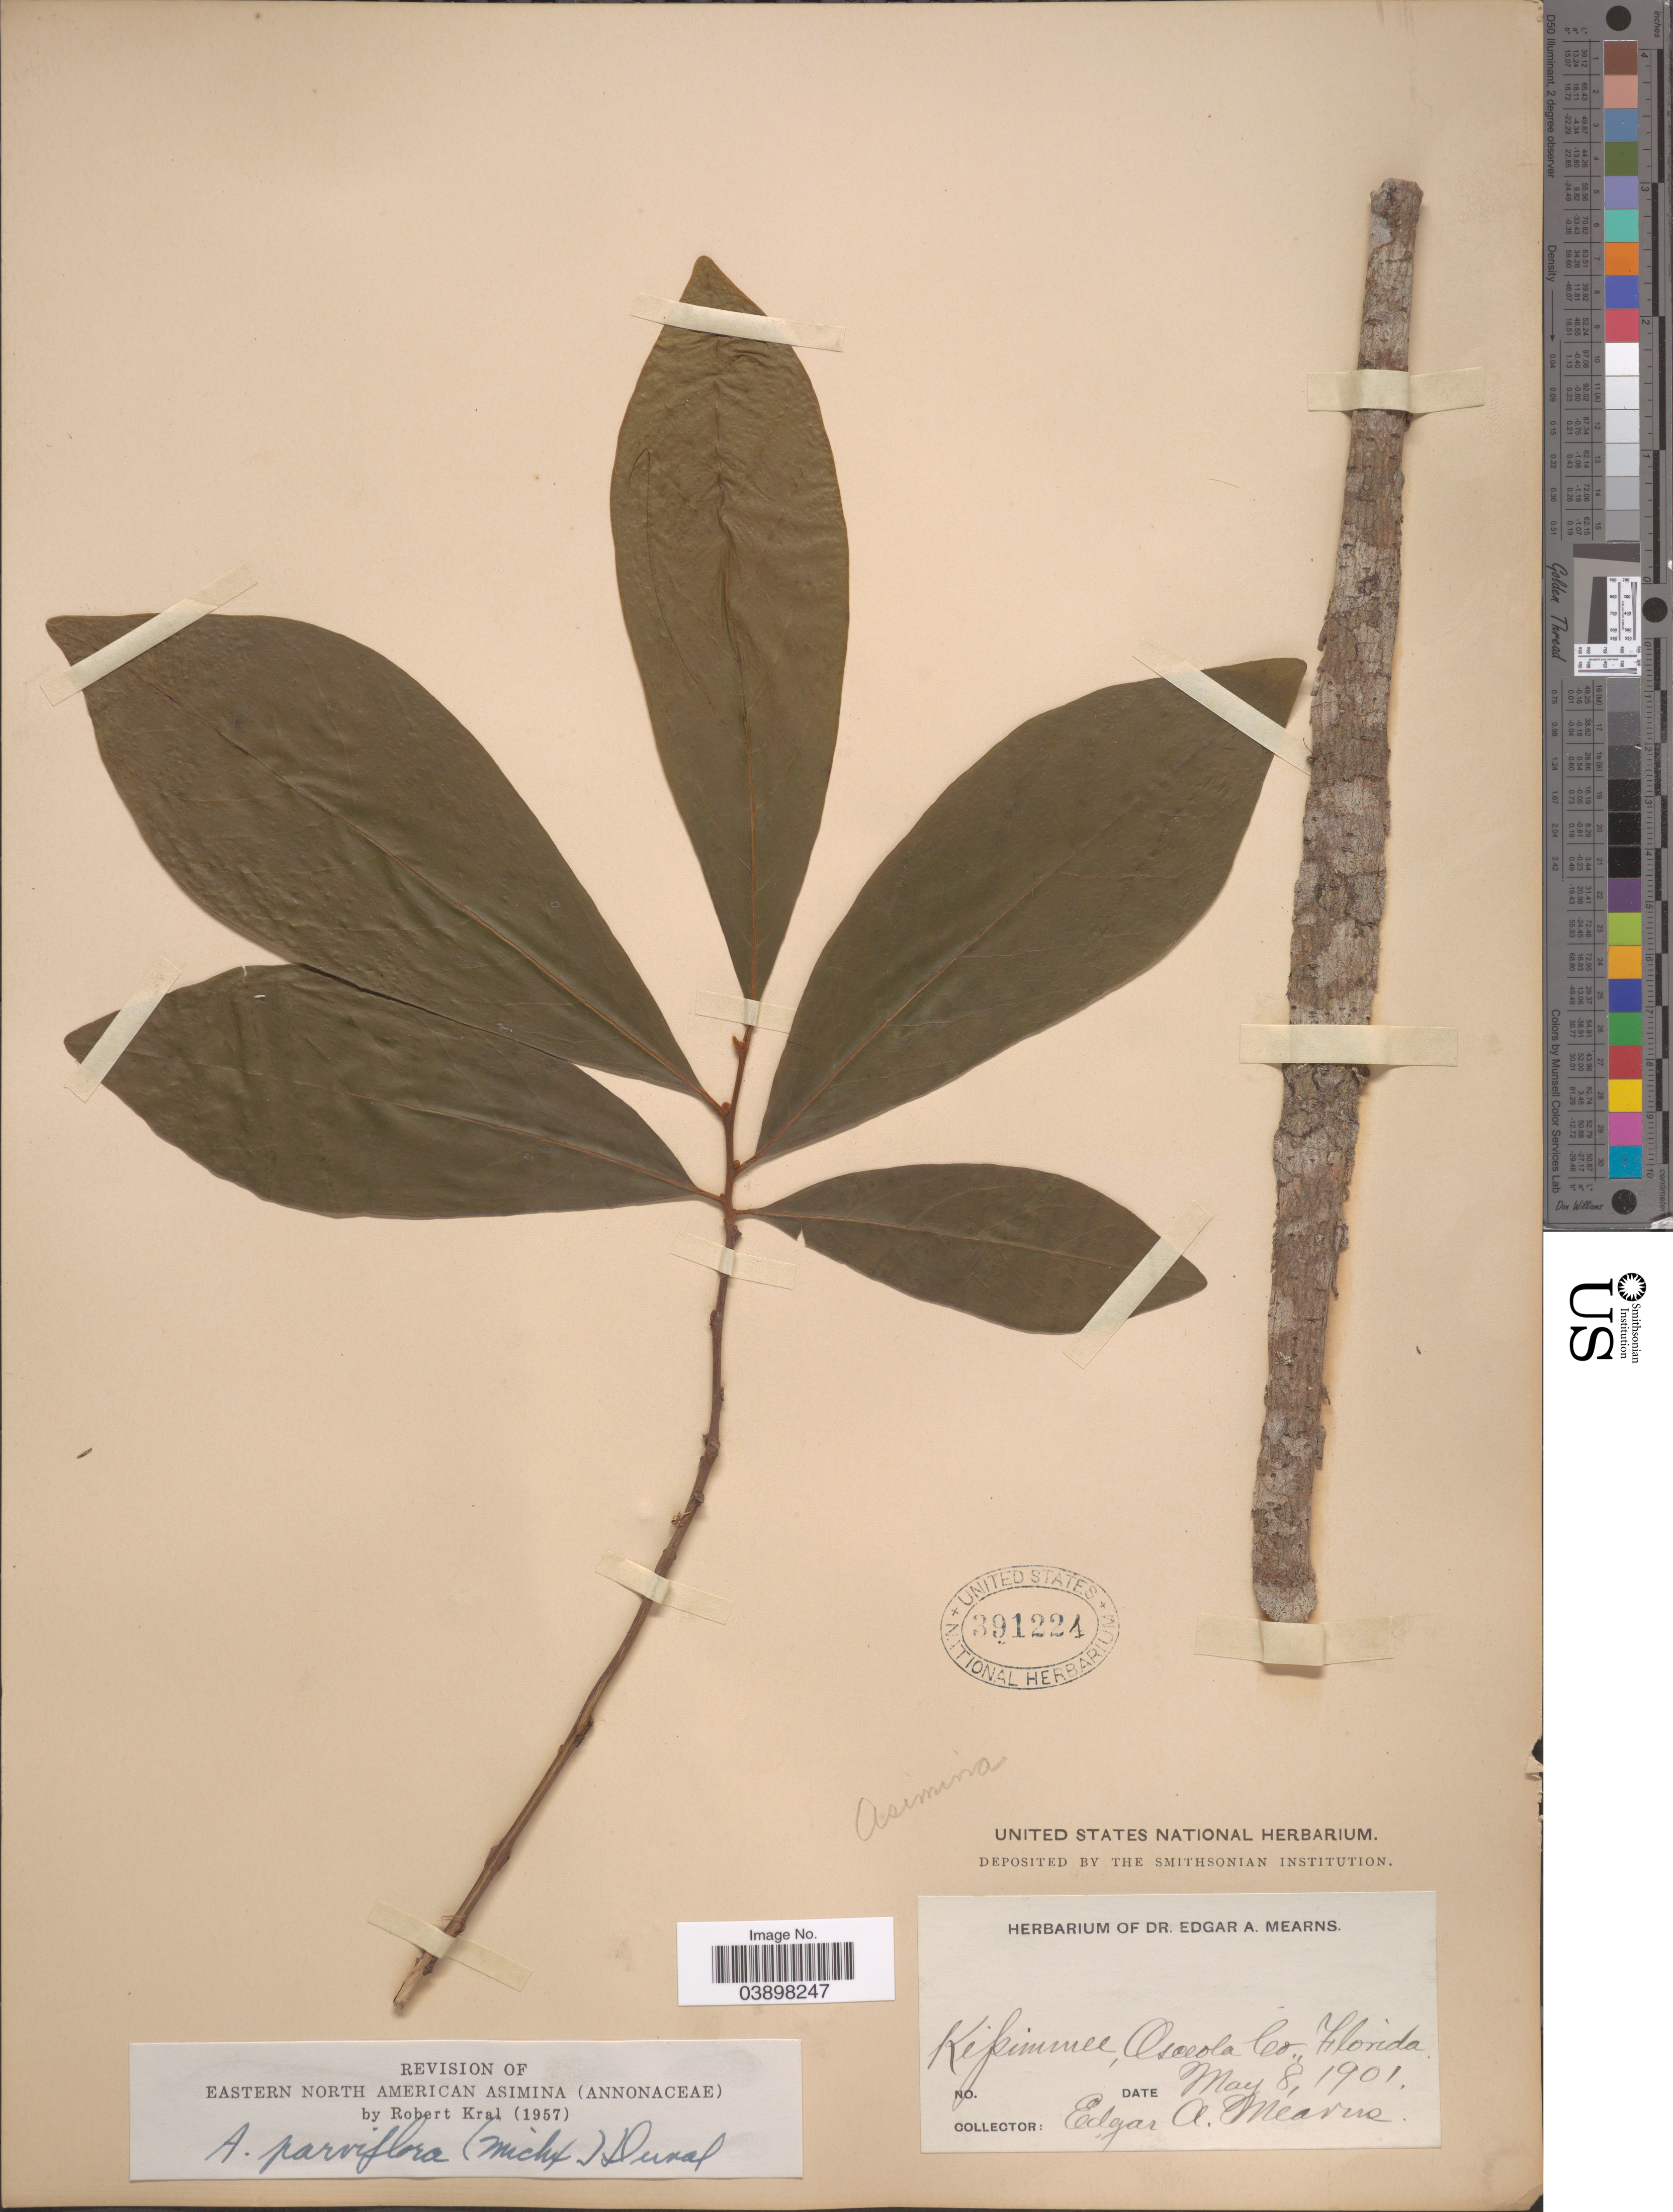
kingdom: Plantae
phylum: Tracheophyta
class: Magnoliopsida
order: Magnoliales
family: Annonaceae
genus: Asimina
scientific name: Asimina parviflora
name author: (Michx.) Dunal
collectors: E. A. Mearns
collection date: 1901-05-08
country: United States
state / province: Florida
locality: Kissimmee, Osceola Co.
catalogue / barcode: US 391221